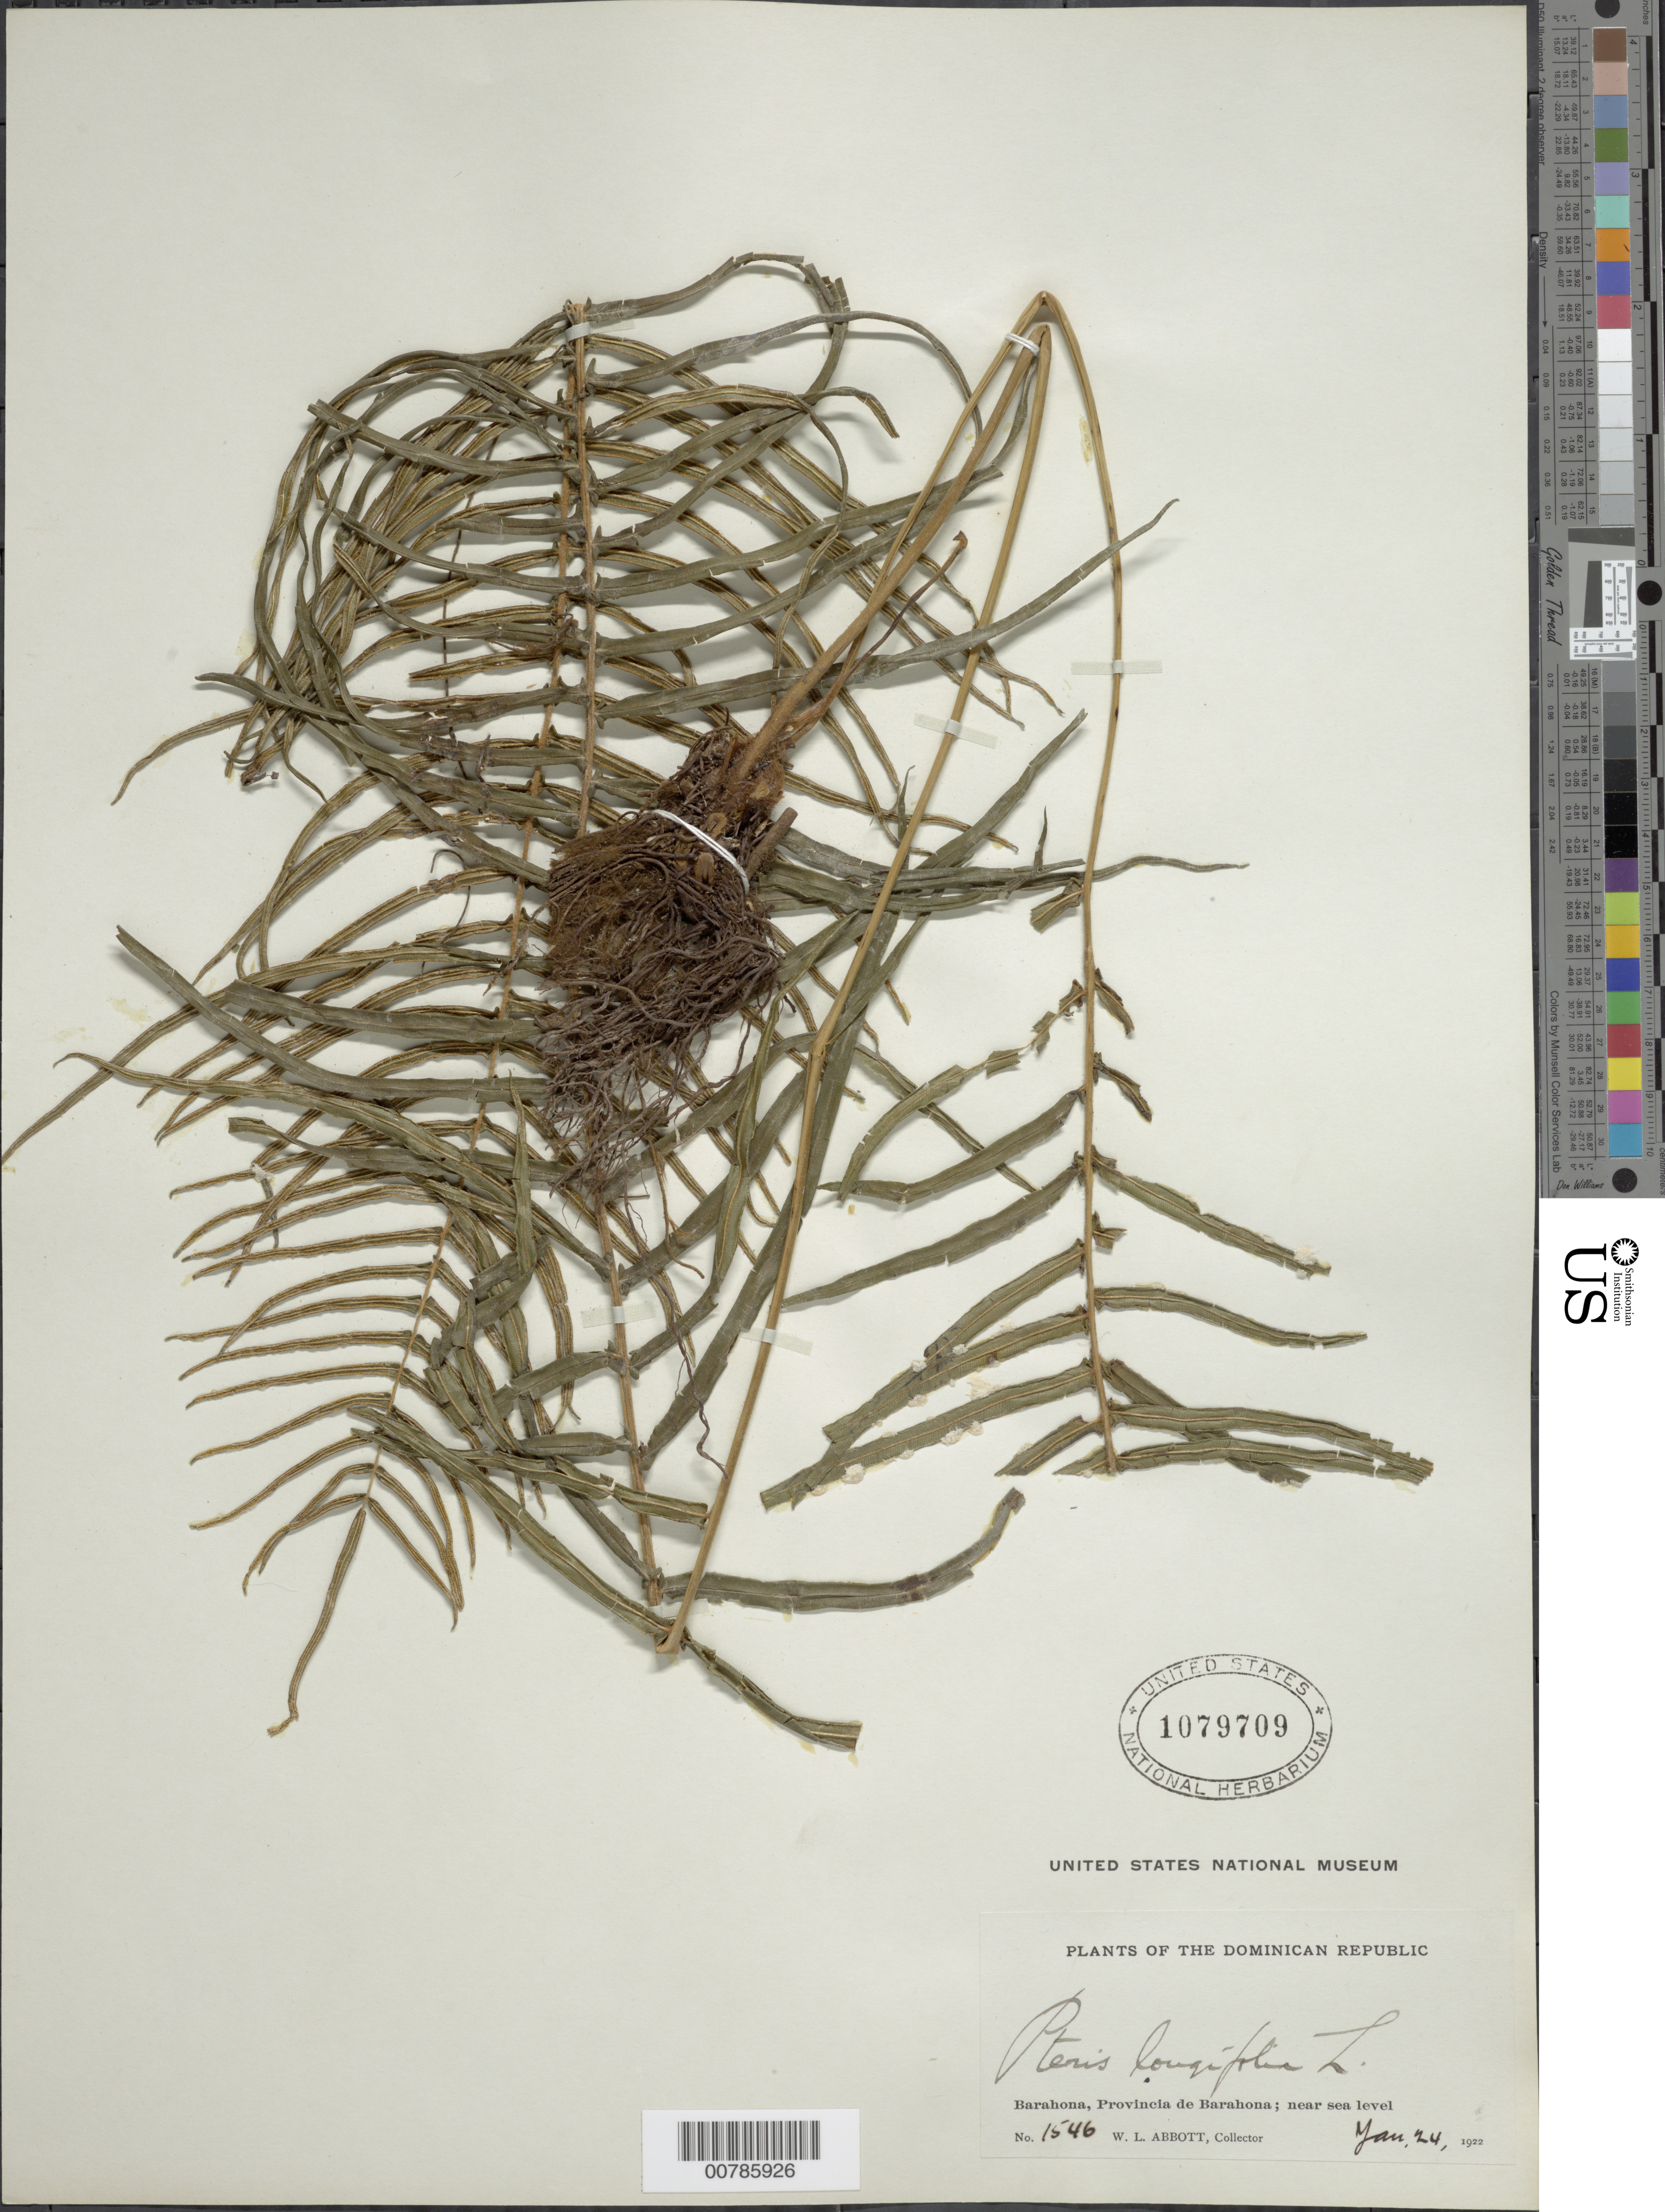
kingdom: Plantae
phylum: Tracheophyta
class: Polypodiopsida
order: Polypodiales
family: Pteridaceae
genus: Pteris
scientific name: Pteris longifolia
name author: L.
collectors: W. L. Abbott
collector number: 1546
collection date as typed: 24 Jan 1922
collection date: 1922-01-24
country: Dominican Republic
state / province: Barahona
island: Hispaniola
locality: Barahona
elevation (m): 0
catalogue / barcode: US 1079709